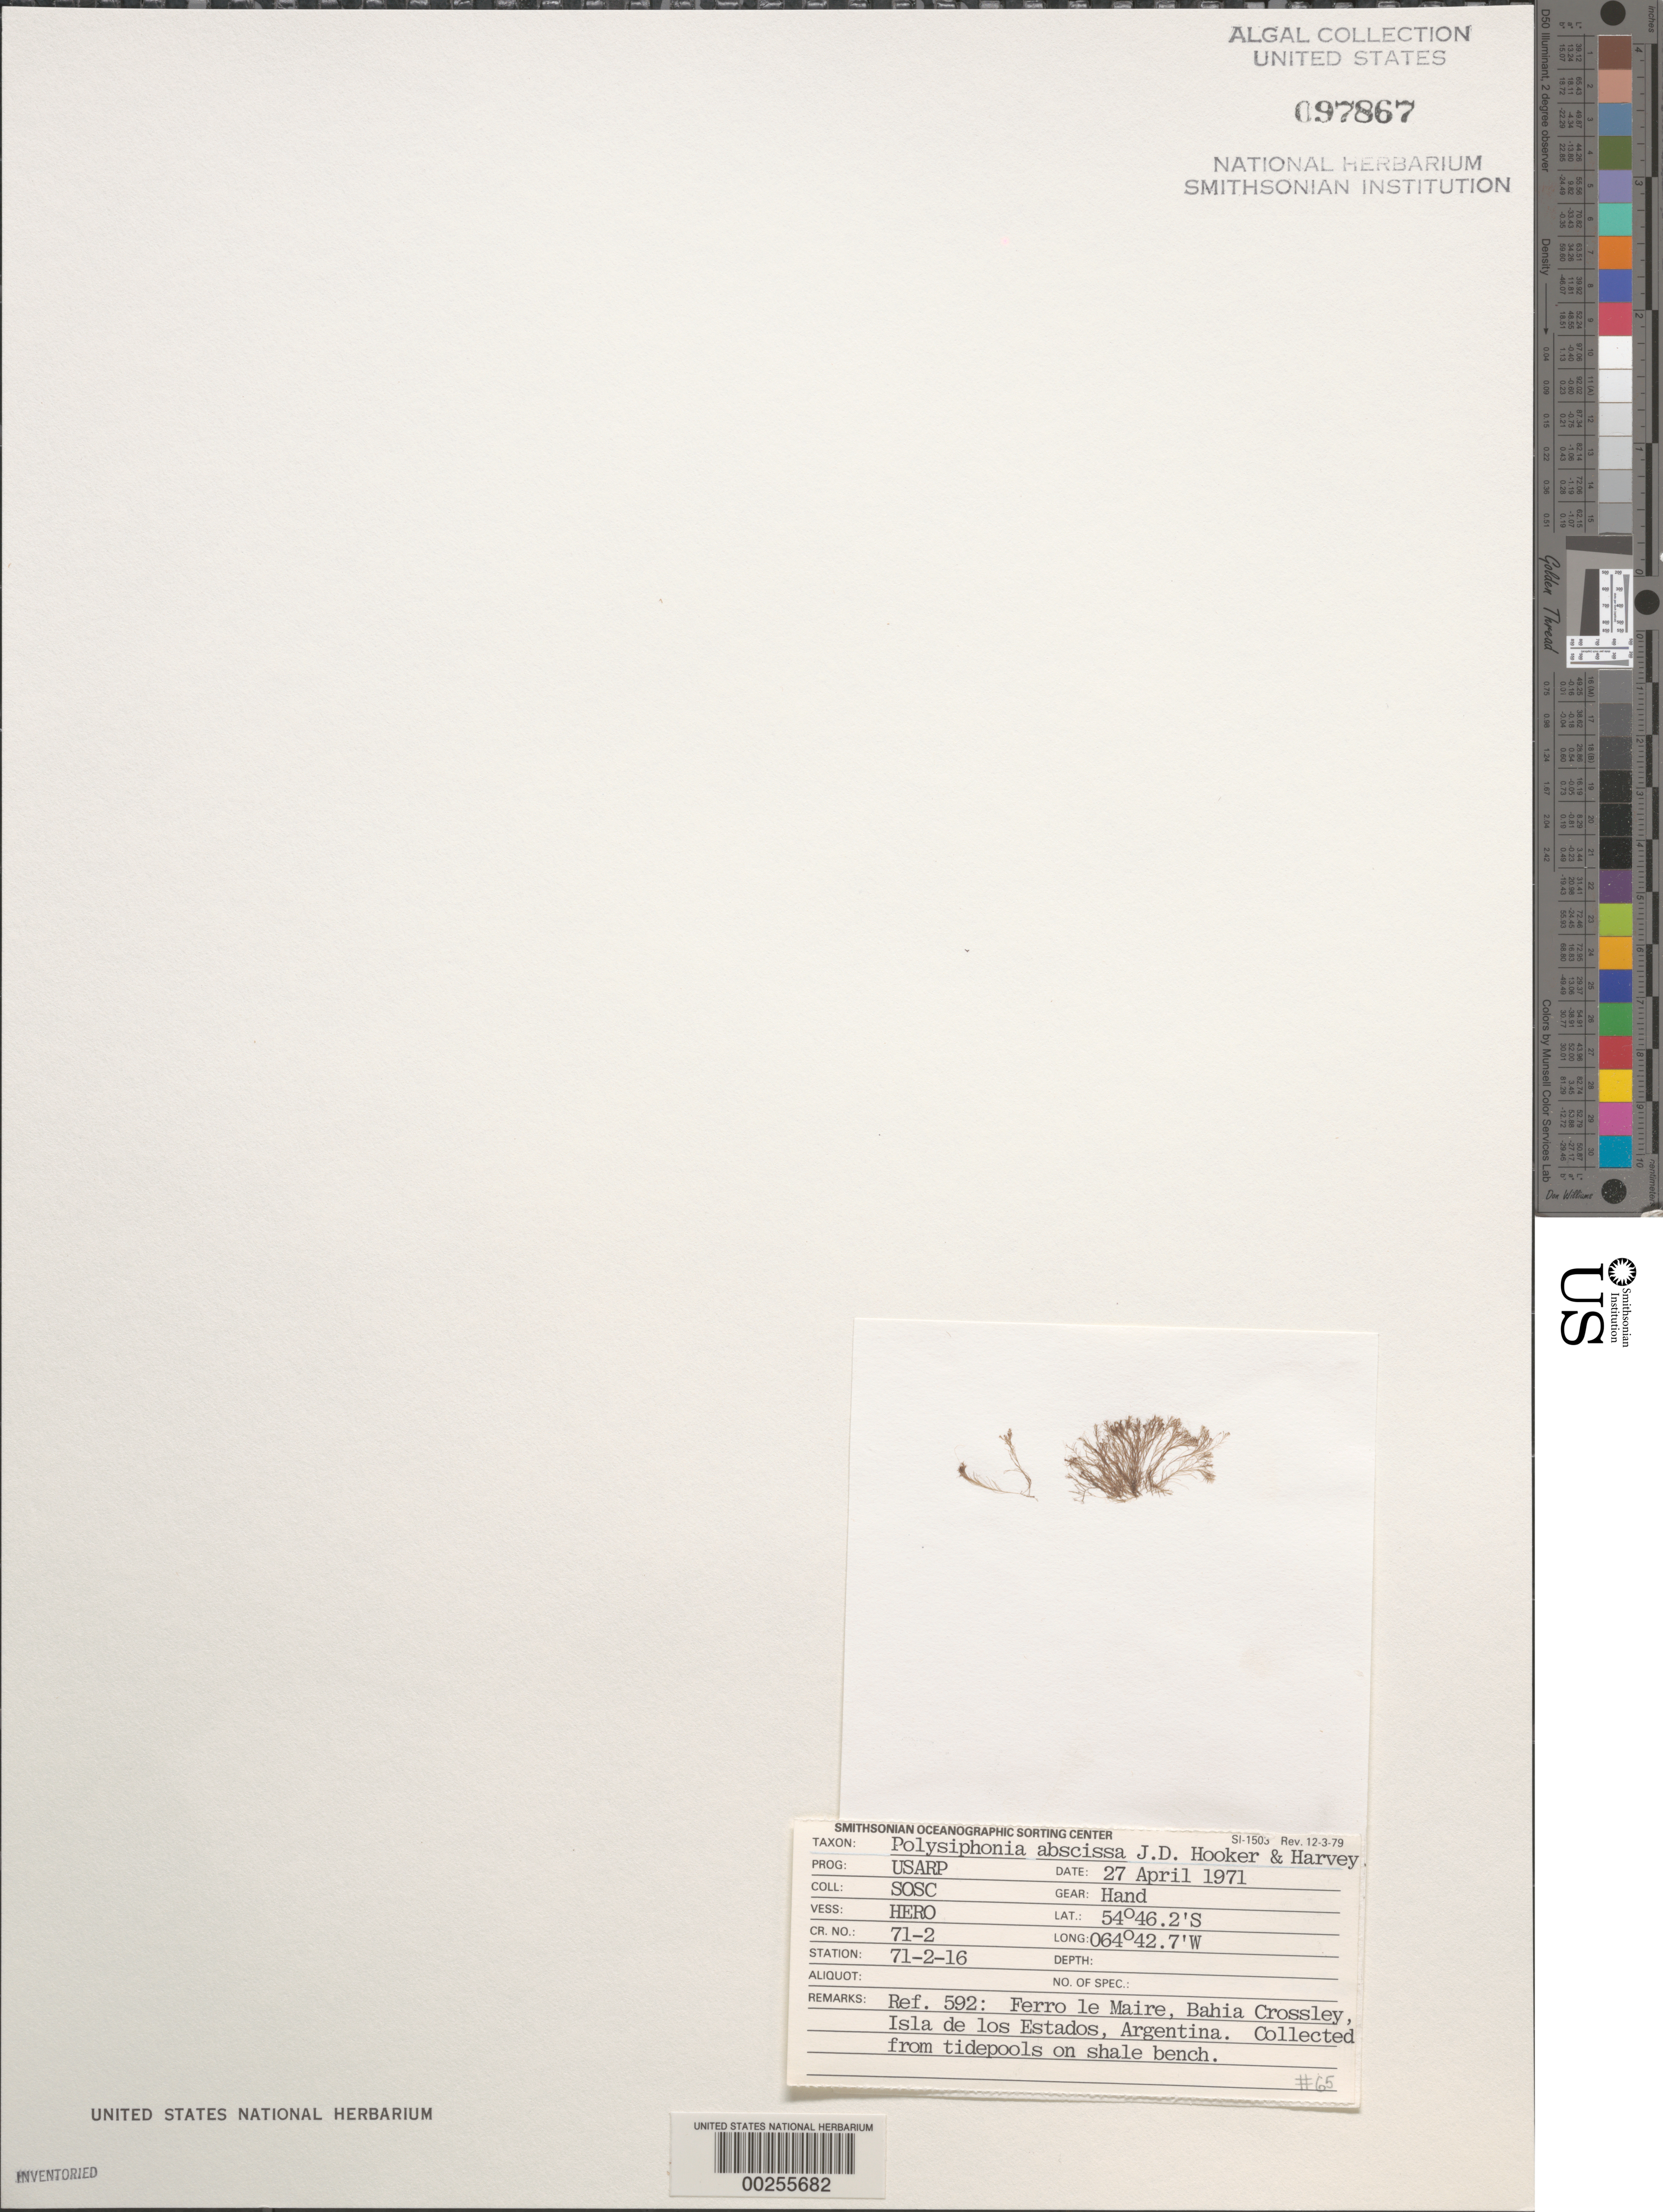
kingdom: Plantae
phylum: Rhodophyta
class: Florideophyceae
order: Ceramiales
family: Rhodomelaceae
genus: Polysiphonia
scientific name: Polysiphonia abscissa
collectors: SOSC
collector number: Station 71-2-16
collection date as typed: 27 Apr 1971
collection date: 1971-04-27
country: Argentina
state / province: Tierra del Fuego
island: Isla de los Estados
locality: Ferro le Maire, Bahia Crossley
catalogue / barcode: US 97867